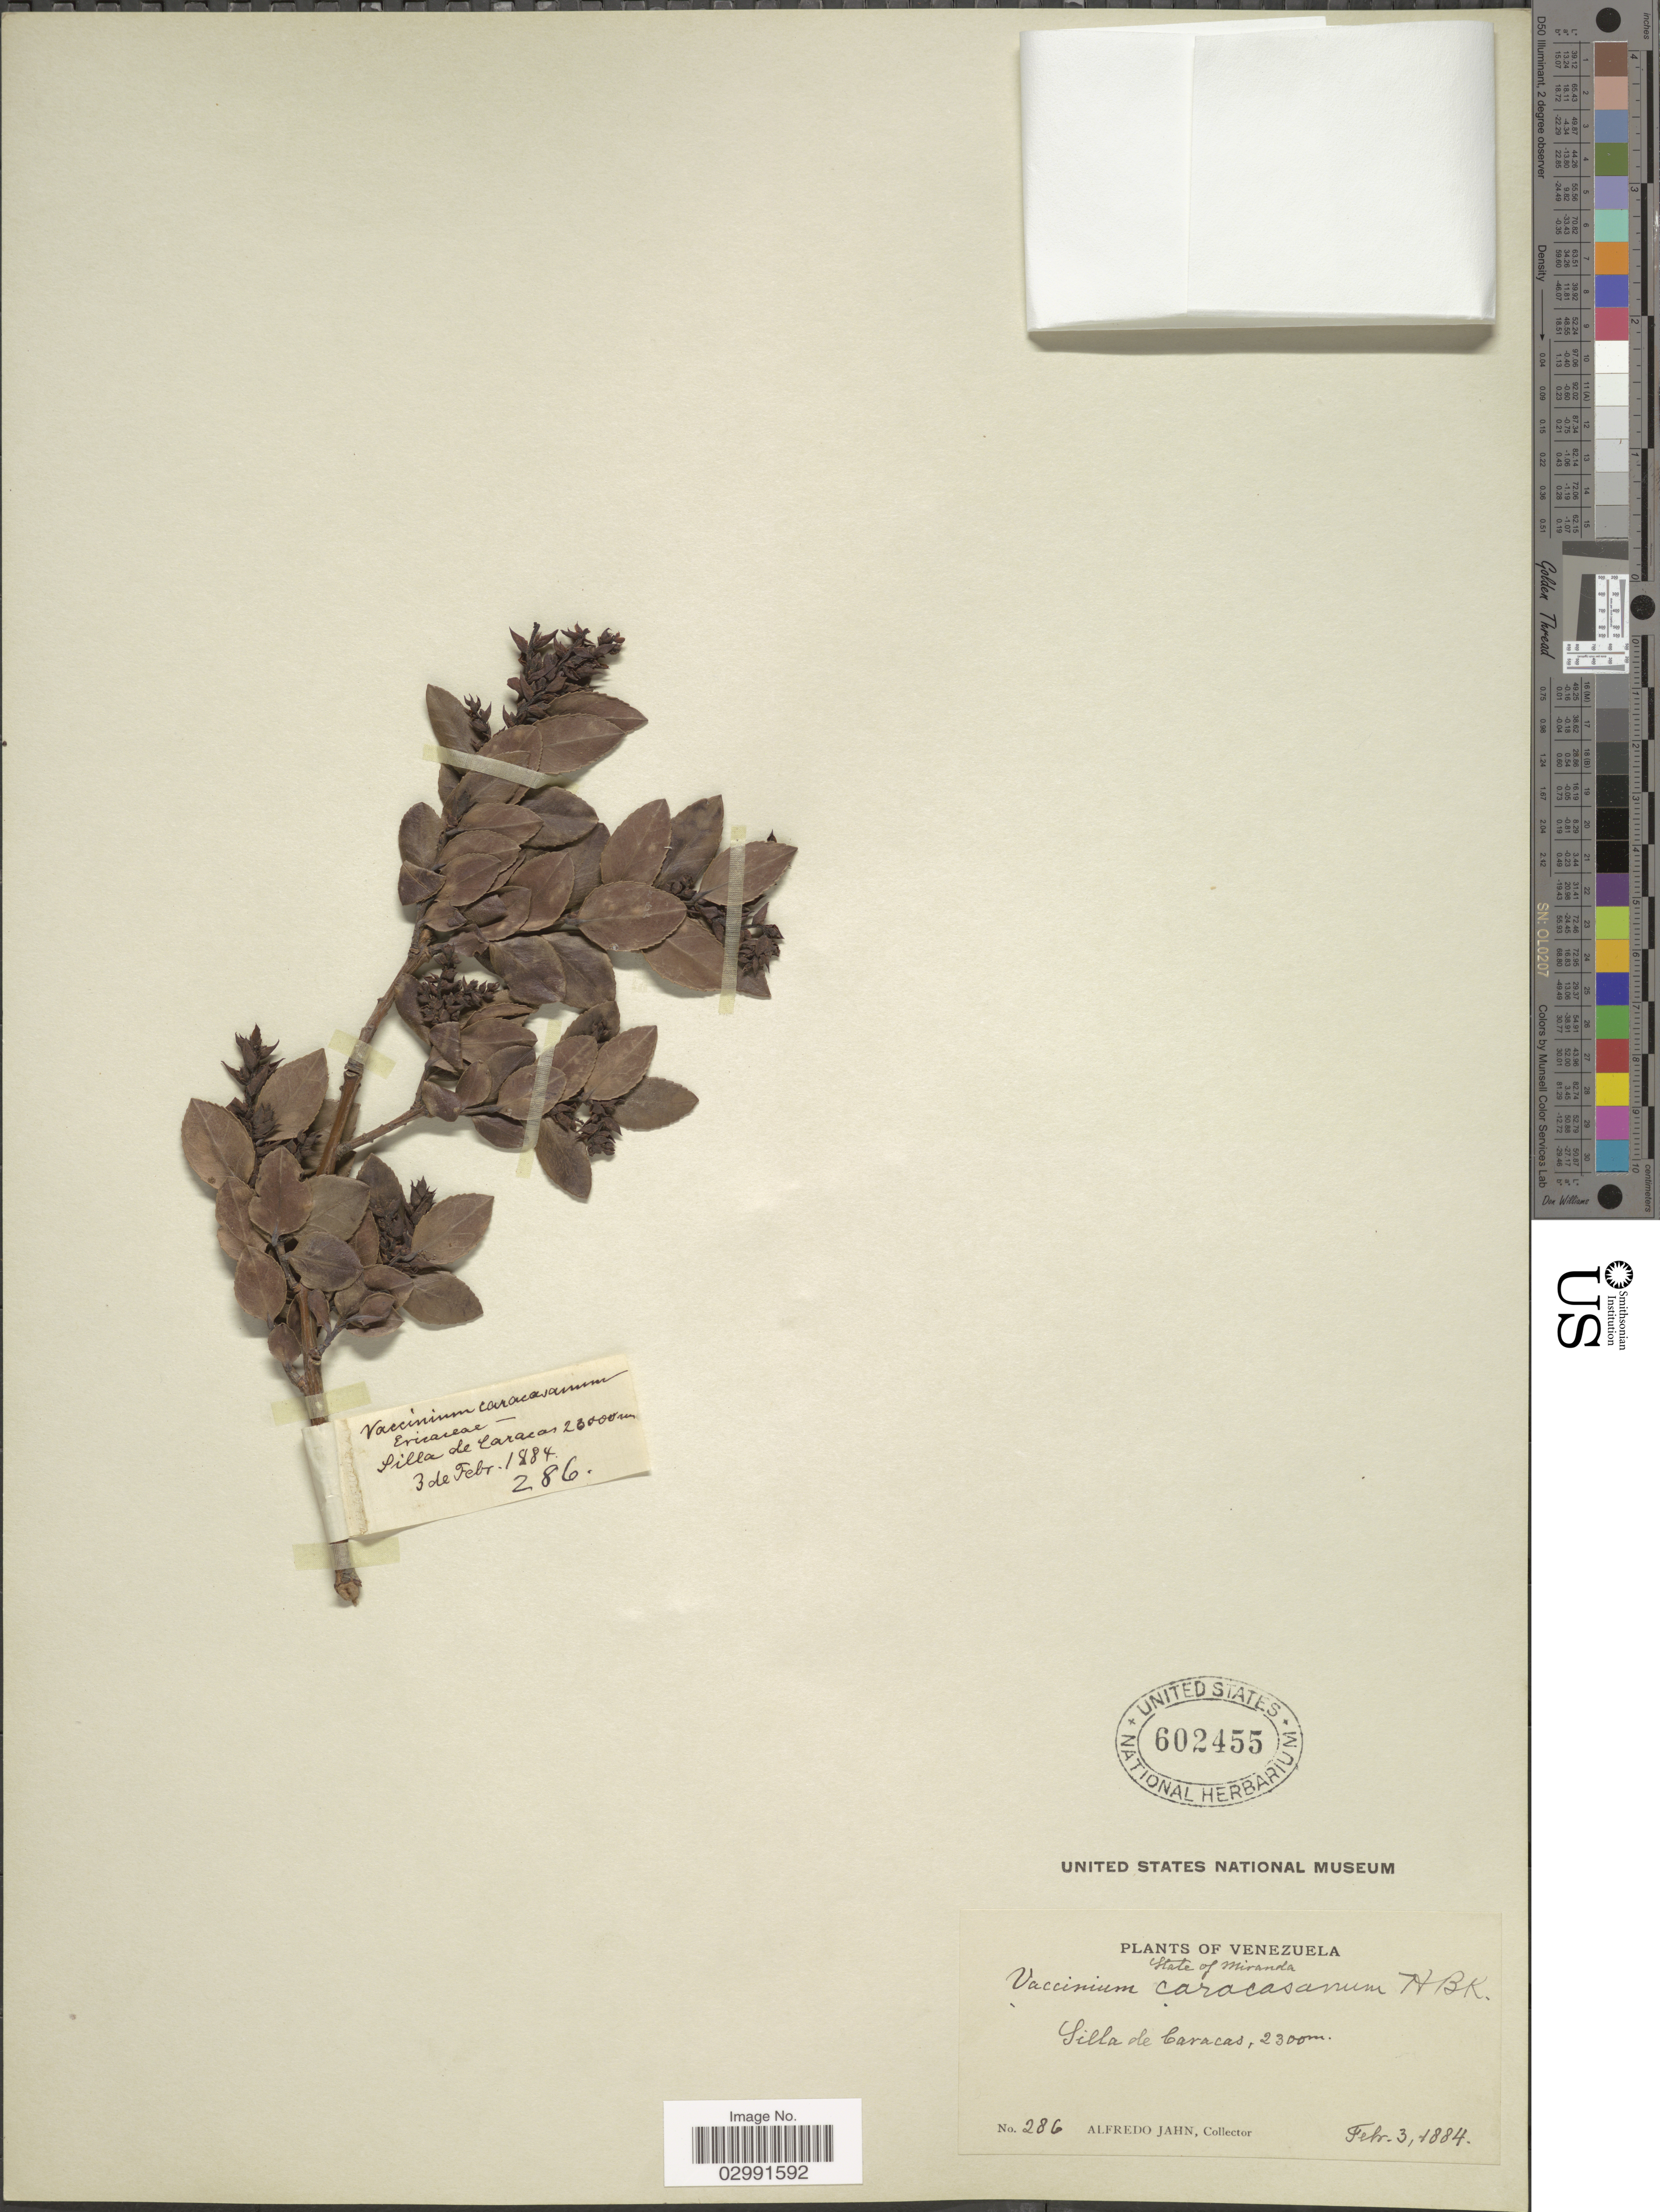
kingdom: Plantae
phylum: Tracheophyta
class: Magnoliopsida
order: Ericales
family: Ericaceae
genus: Vaccinium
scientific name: Vaccinium meridionale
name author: Sw.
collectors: A. Jahn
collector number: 286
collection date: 1884-02-03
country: Venezuela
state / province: Miranda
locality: Silla de Caracas.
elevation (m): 2300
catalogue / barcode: US 602455